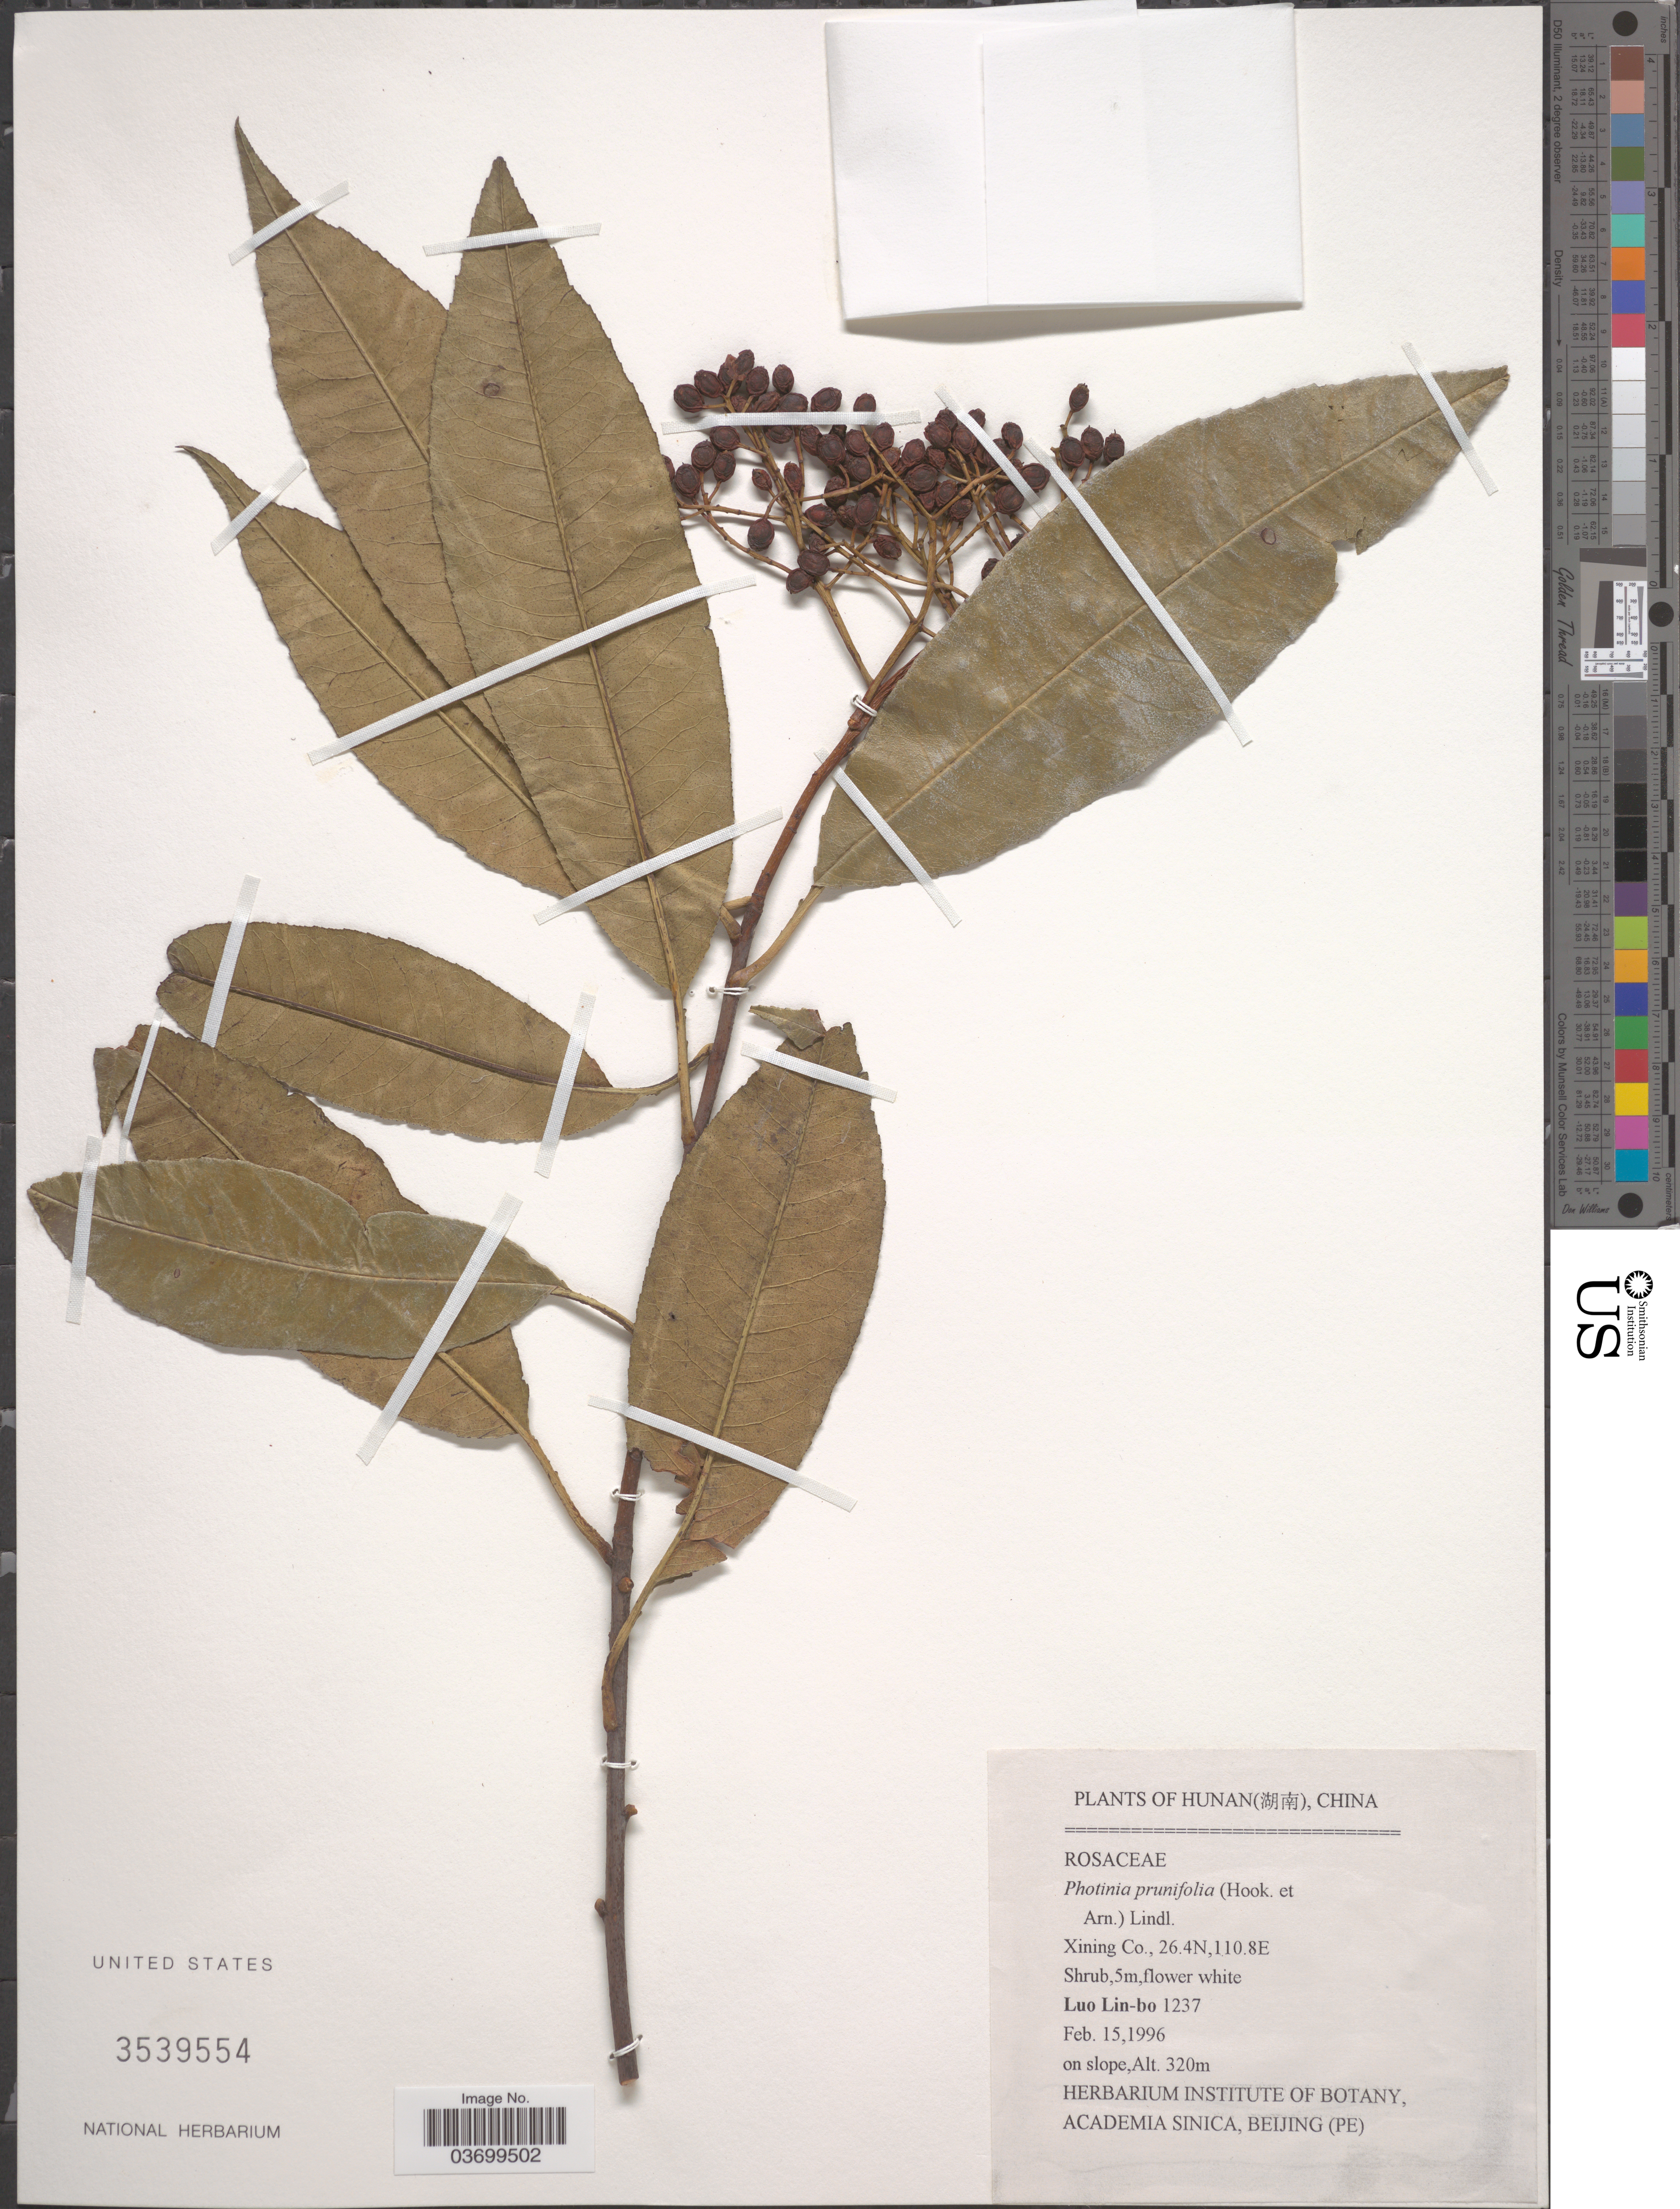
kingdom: Plantae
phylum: Tracheophyta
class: Magnoliopsida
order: Rosales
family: Rosaceae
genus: Photinia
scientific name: Photinia prunifolia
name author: (Hook. & Arn.) Lindl.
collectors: L. Lin-bo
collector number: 1237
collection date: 1996-02-15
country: China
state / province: Hunan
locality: Hunan (X). Xining Co.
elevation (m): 320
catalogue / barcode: US 3539554